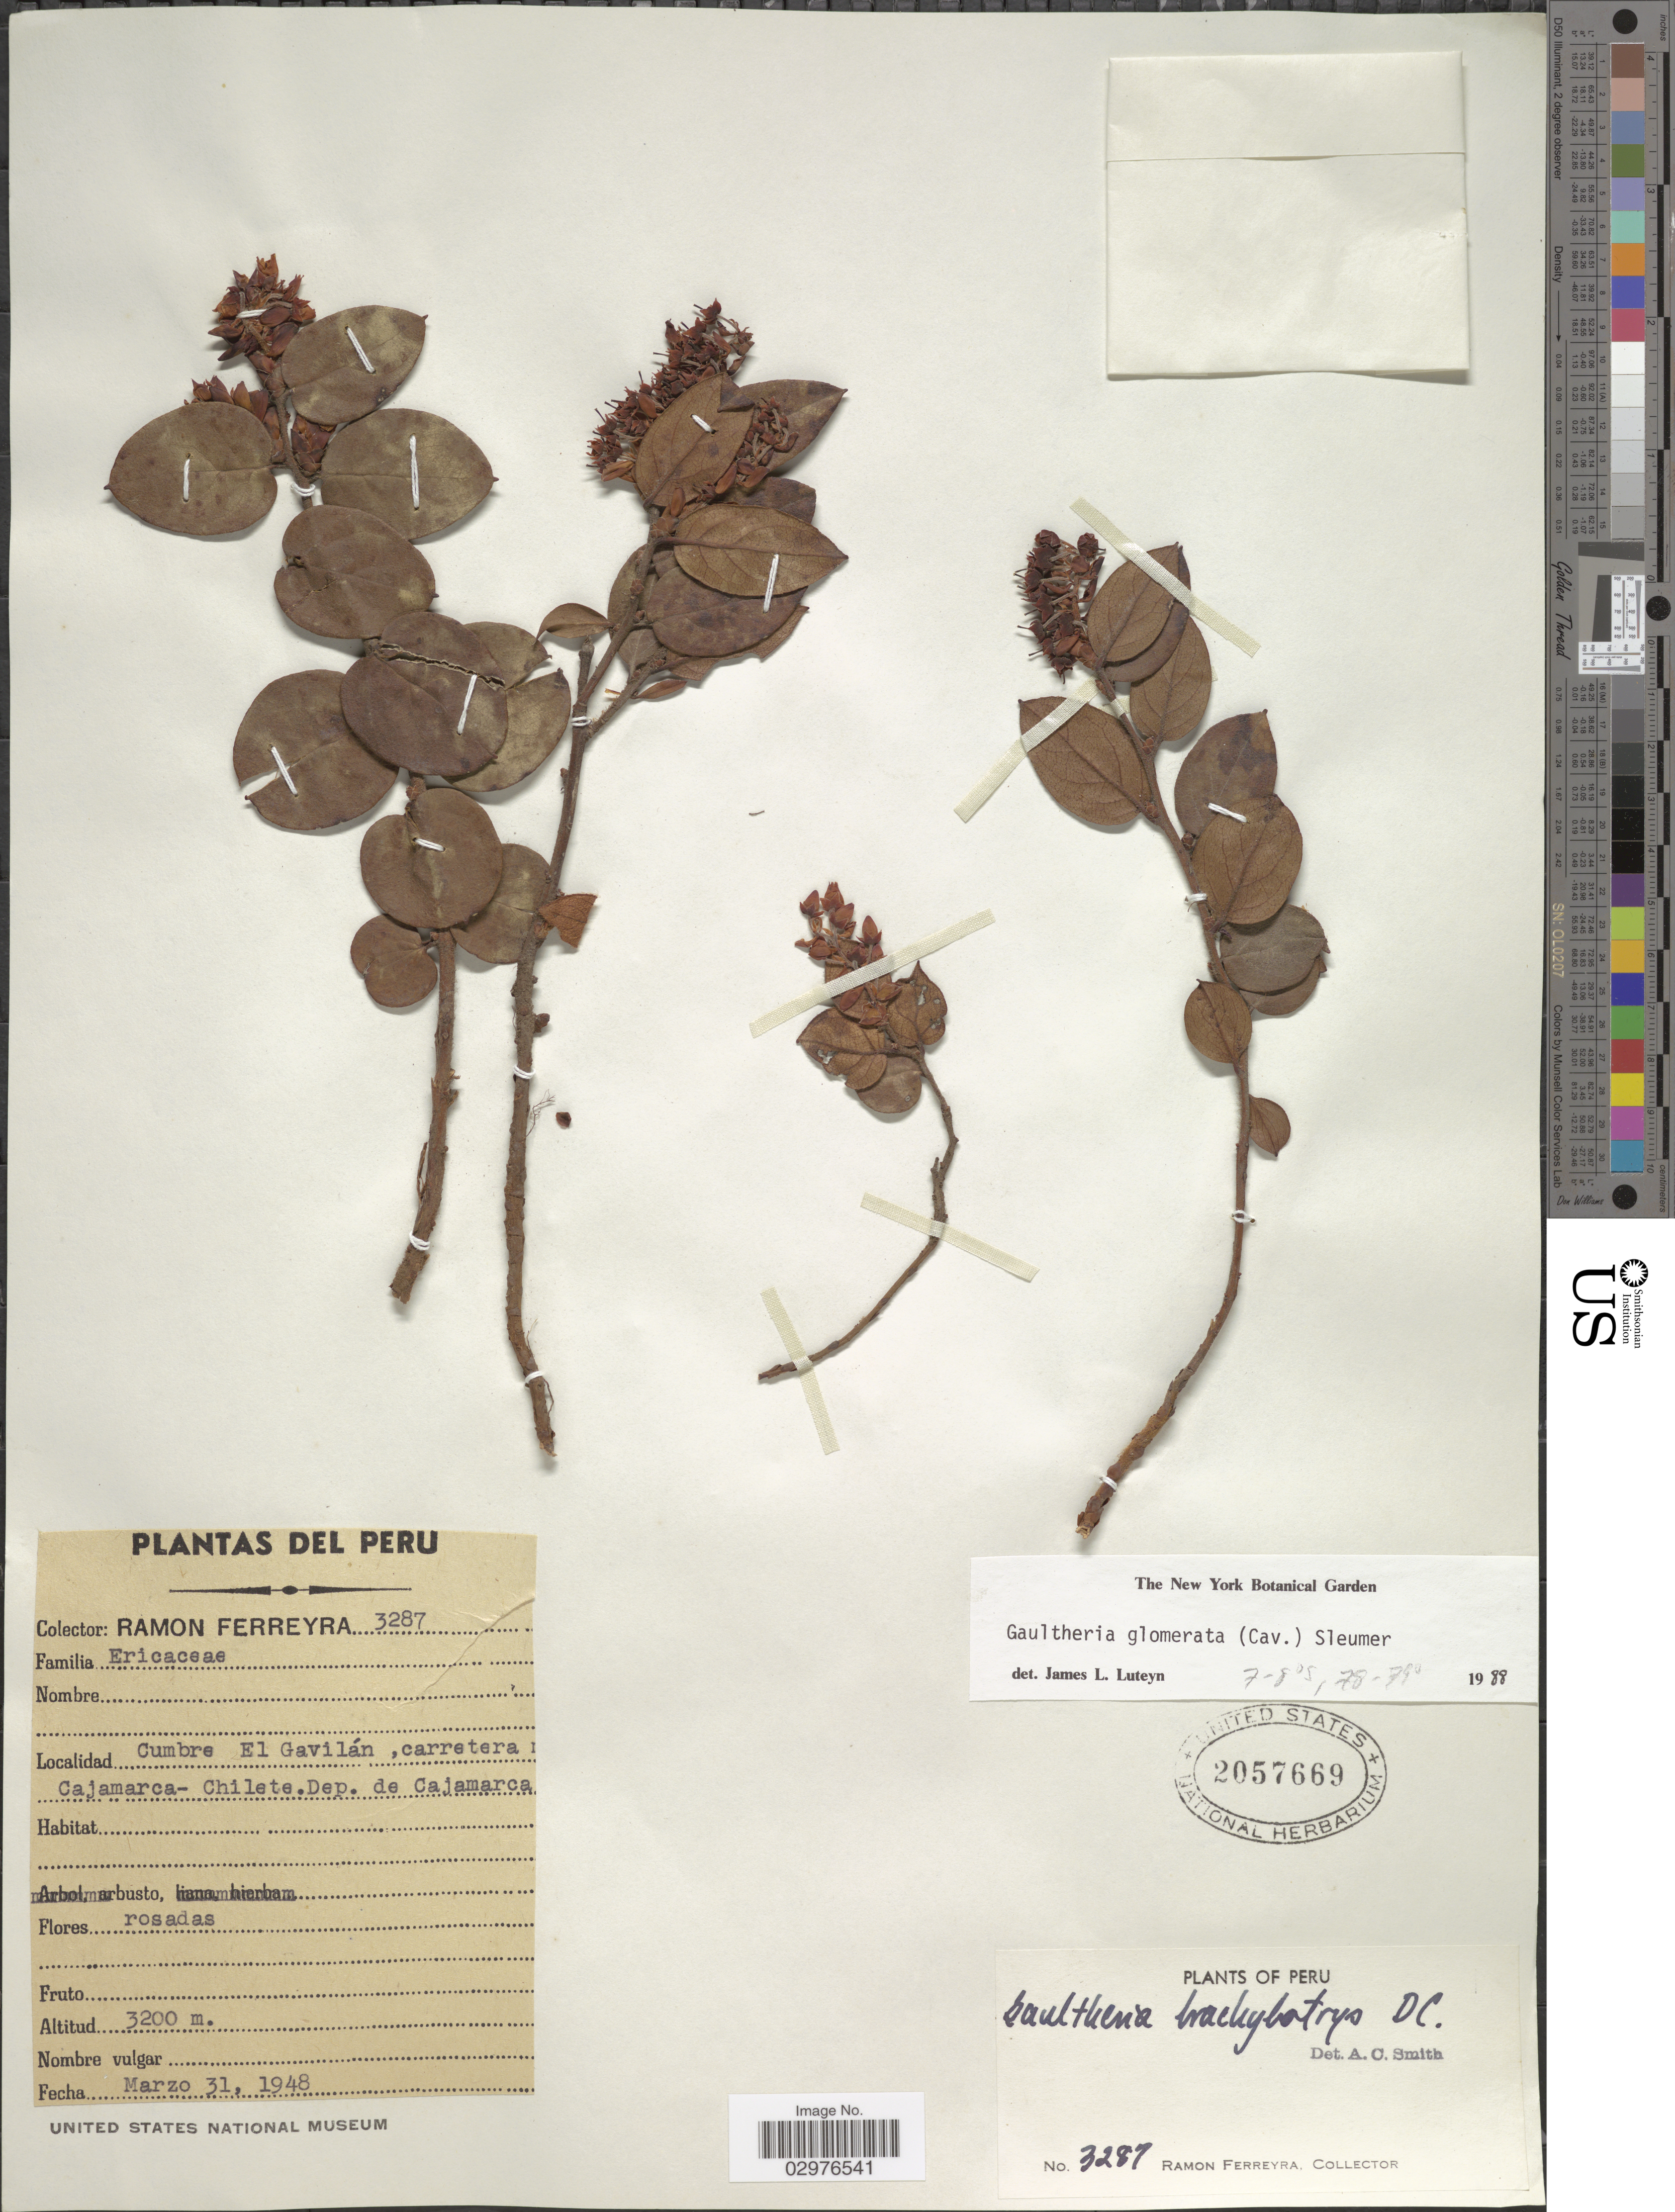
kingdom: Plantae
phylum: Tracheophyta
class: Magnoliopsida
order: Ericales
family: Ericaceae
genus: Gaultheria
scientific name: Gaultheria glomerata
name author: (Cav.) Sleumer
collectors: R. A. Ferreyra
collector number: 3287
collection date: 1948-03-31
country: Peru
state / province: Cajamarca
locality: Cumbre El Gavilán, carretera Cajamarca-Chilete. Dep. de Cajamarca.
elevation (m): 3200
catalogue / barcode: US 2057669